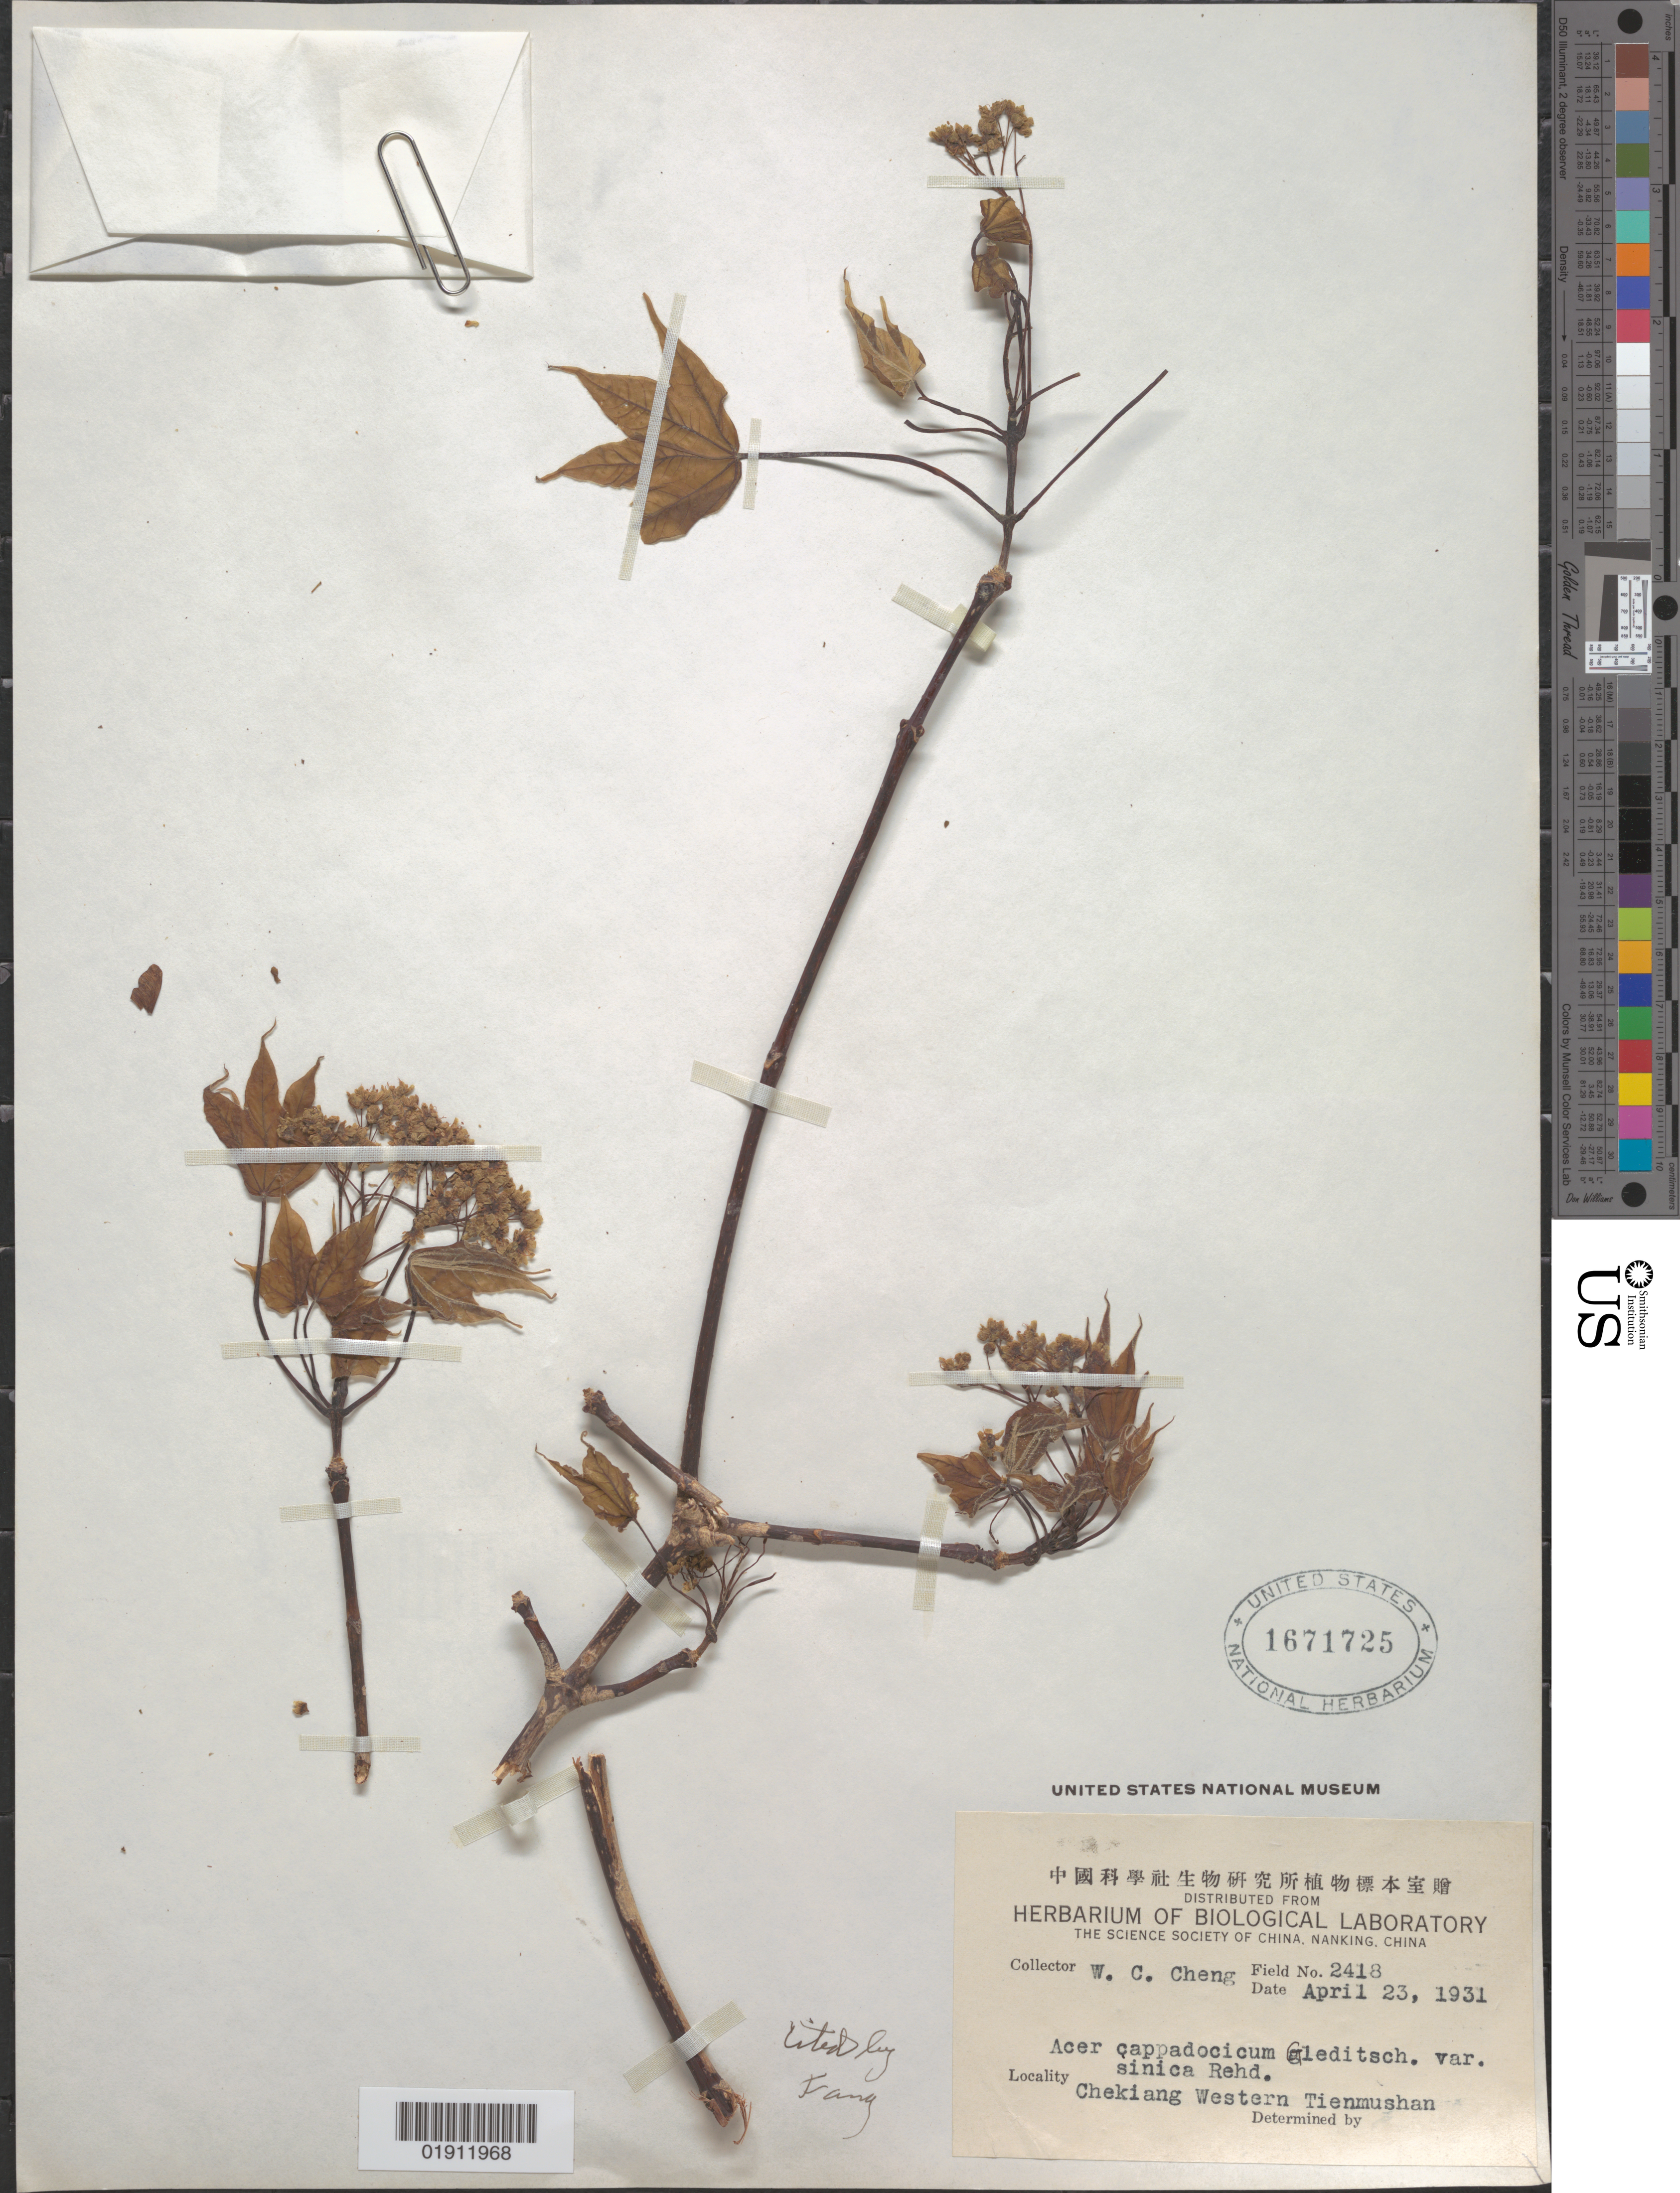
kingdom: Plantae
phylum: Tracheophyta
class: Magnoliopsida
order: Sapindales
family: Sapindaceae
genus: Acer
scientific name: Acer cappadocicum subsp. sinicum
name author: (Rehder) Hand.-Mazz.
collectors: W. C. Cheng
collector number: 2418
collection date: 1931-04-23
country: China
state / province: Zhejiang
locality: Chekiang [Zhejiang], Western Tienmushan [Tianmushan]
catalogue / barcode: US 1671725